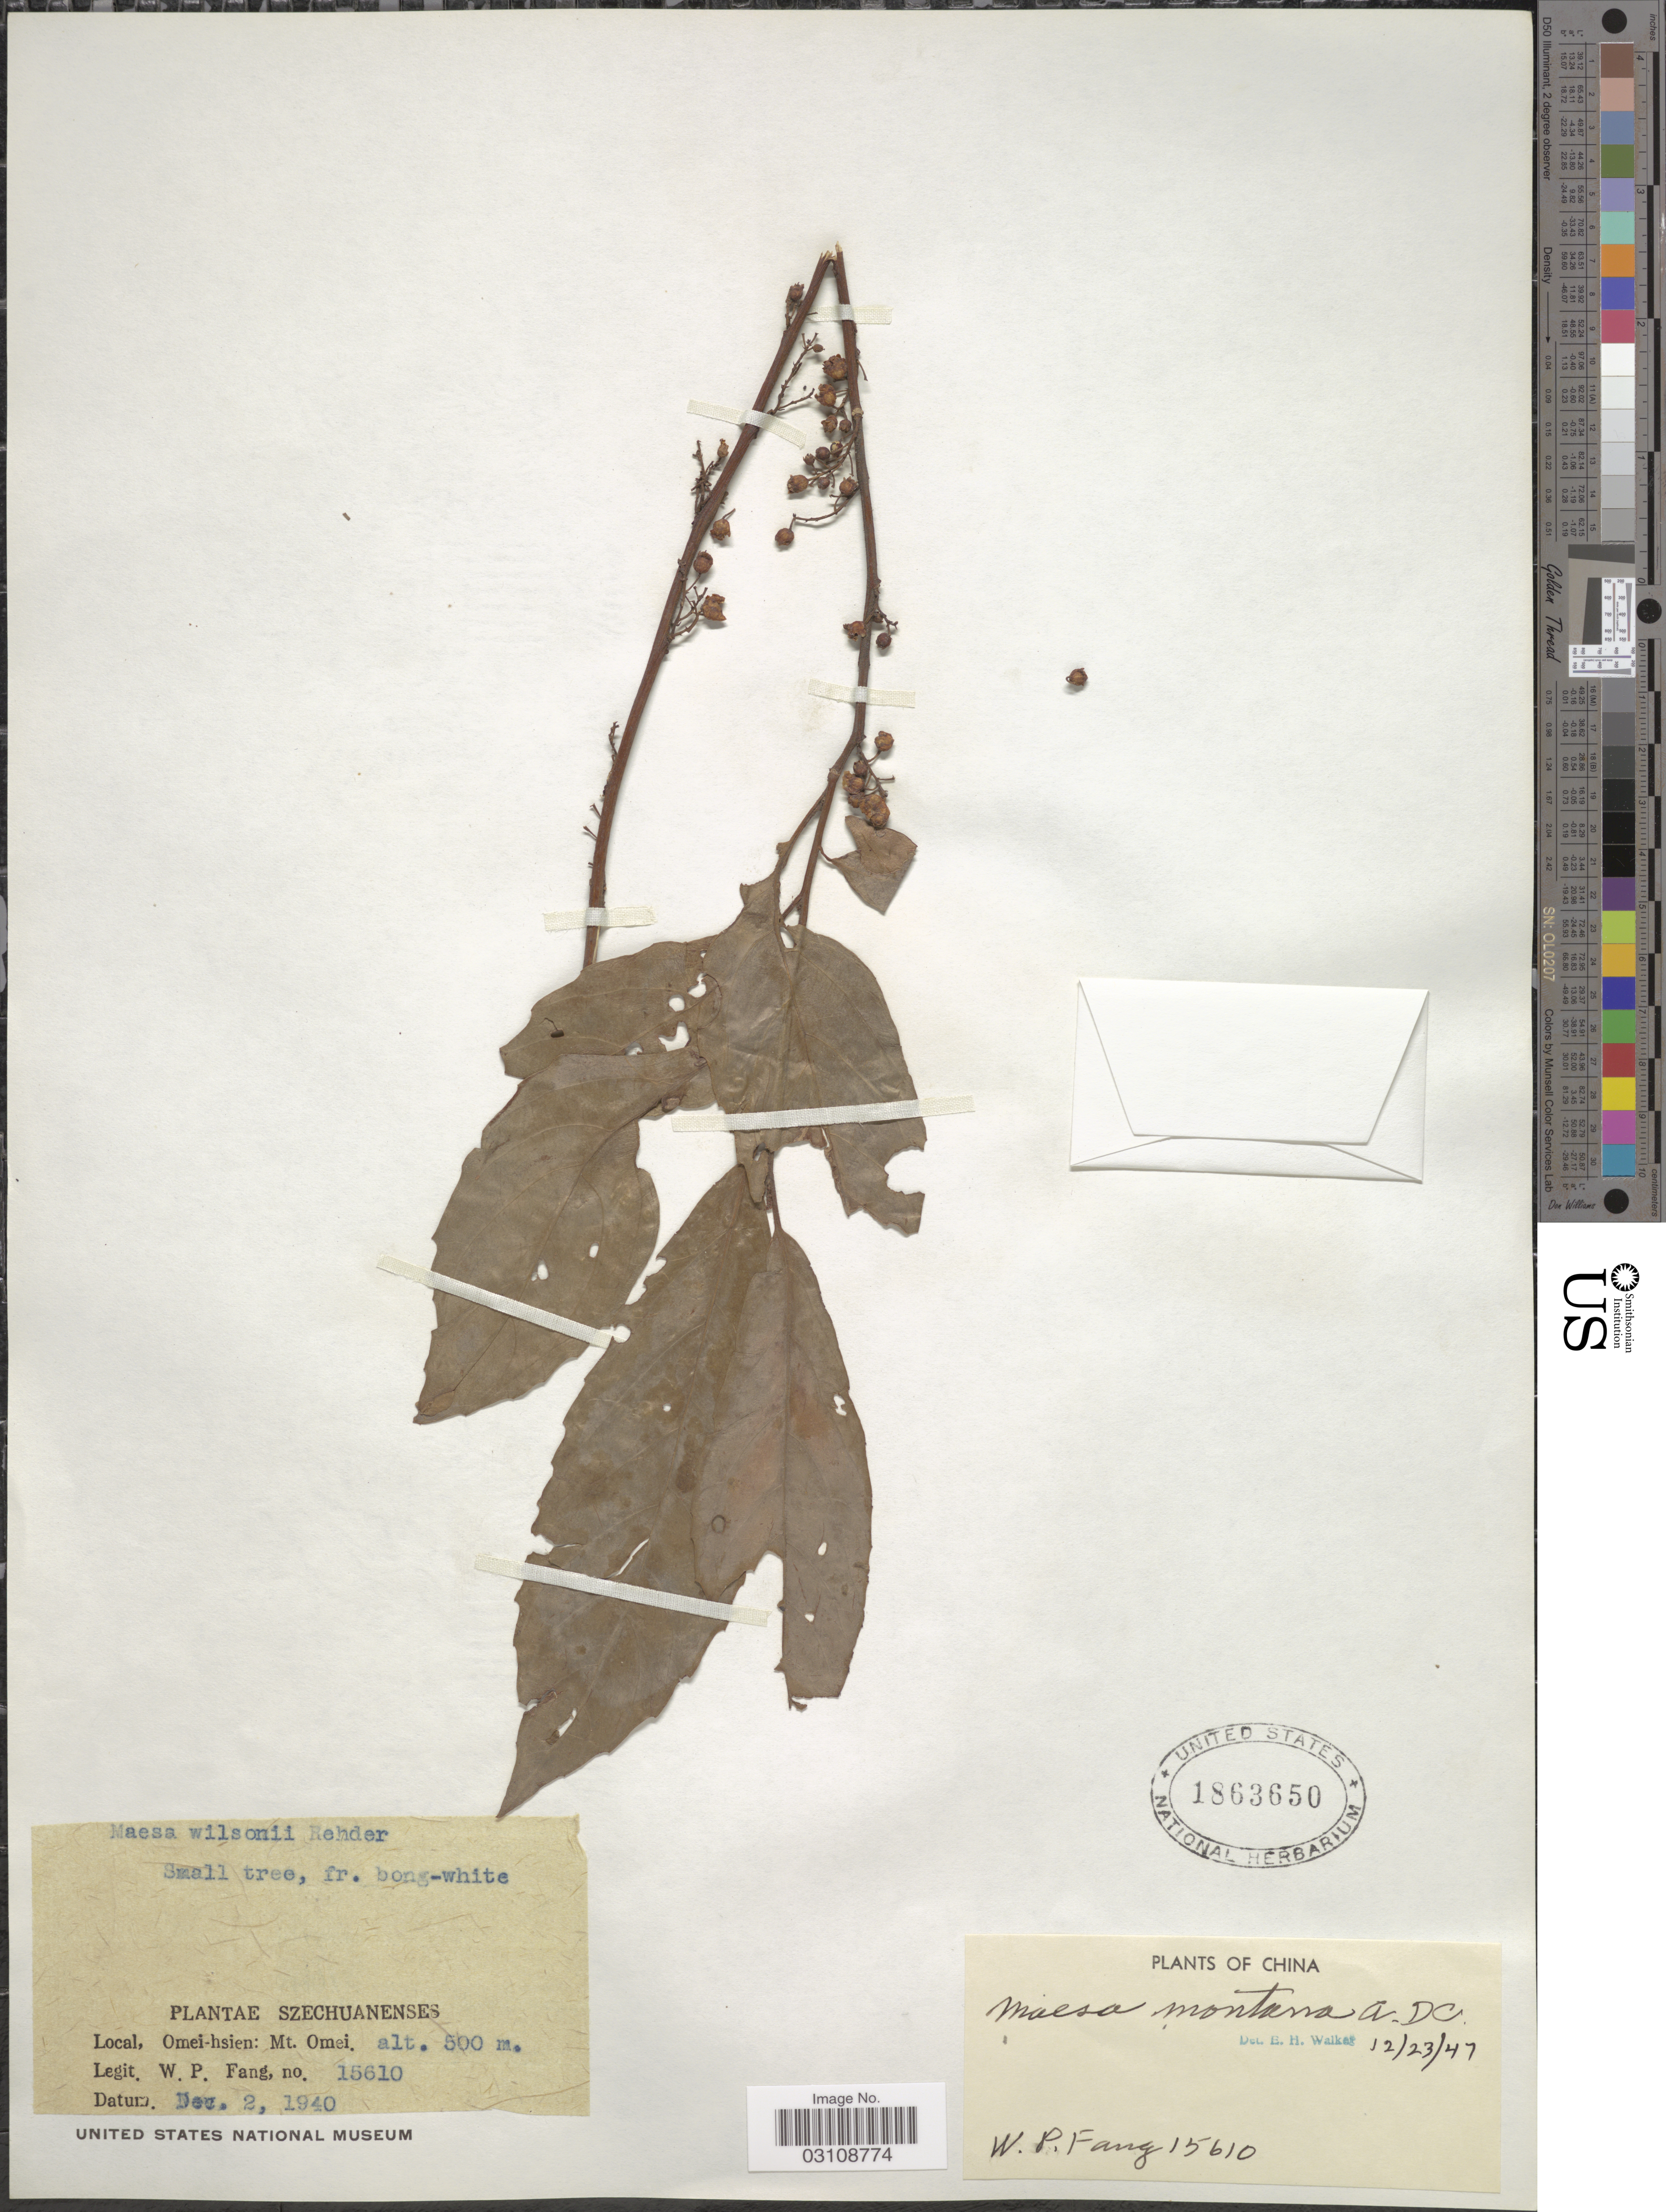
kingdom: Plantae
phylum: Tracheophyta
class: Magnoliopsida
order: Ericales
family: Primulaceae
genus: Maesa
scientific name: Maesa montana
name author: A. DC.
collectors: W. P. Fang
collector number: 15610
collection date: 1940-12-02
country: China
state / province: Sichuan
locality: Szechuanense, Omei-hsien: Mt. Omei.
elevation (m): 500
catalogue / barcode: US 1863650